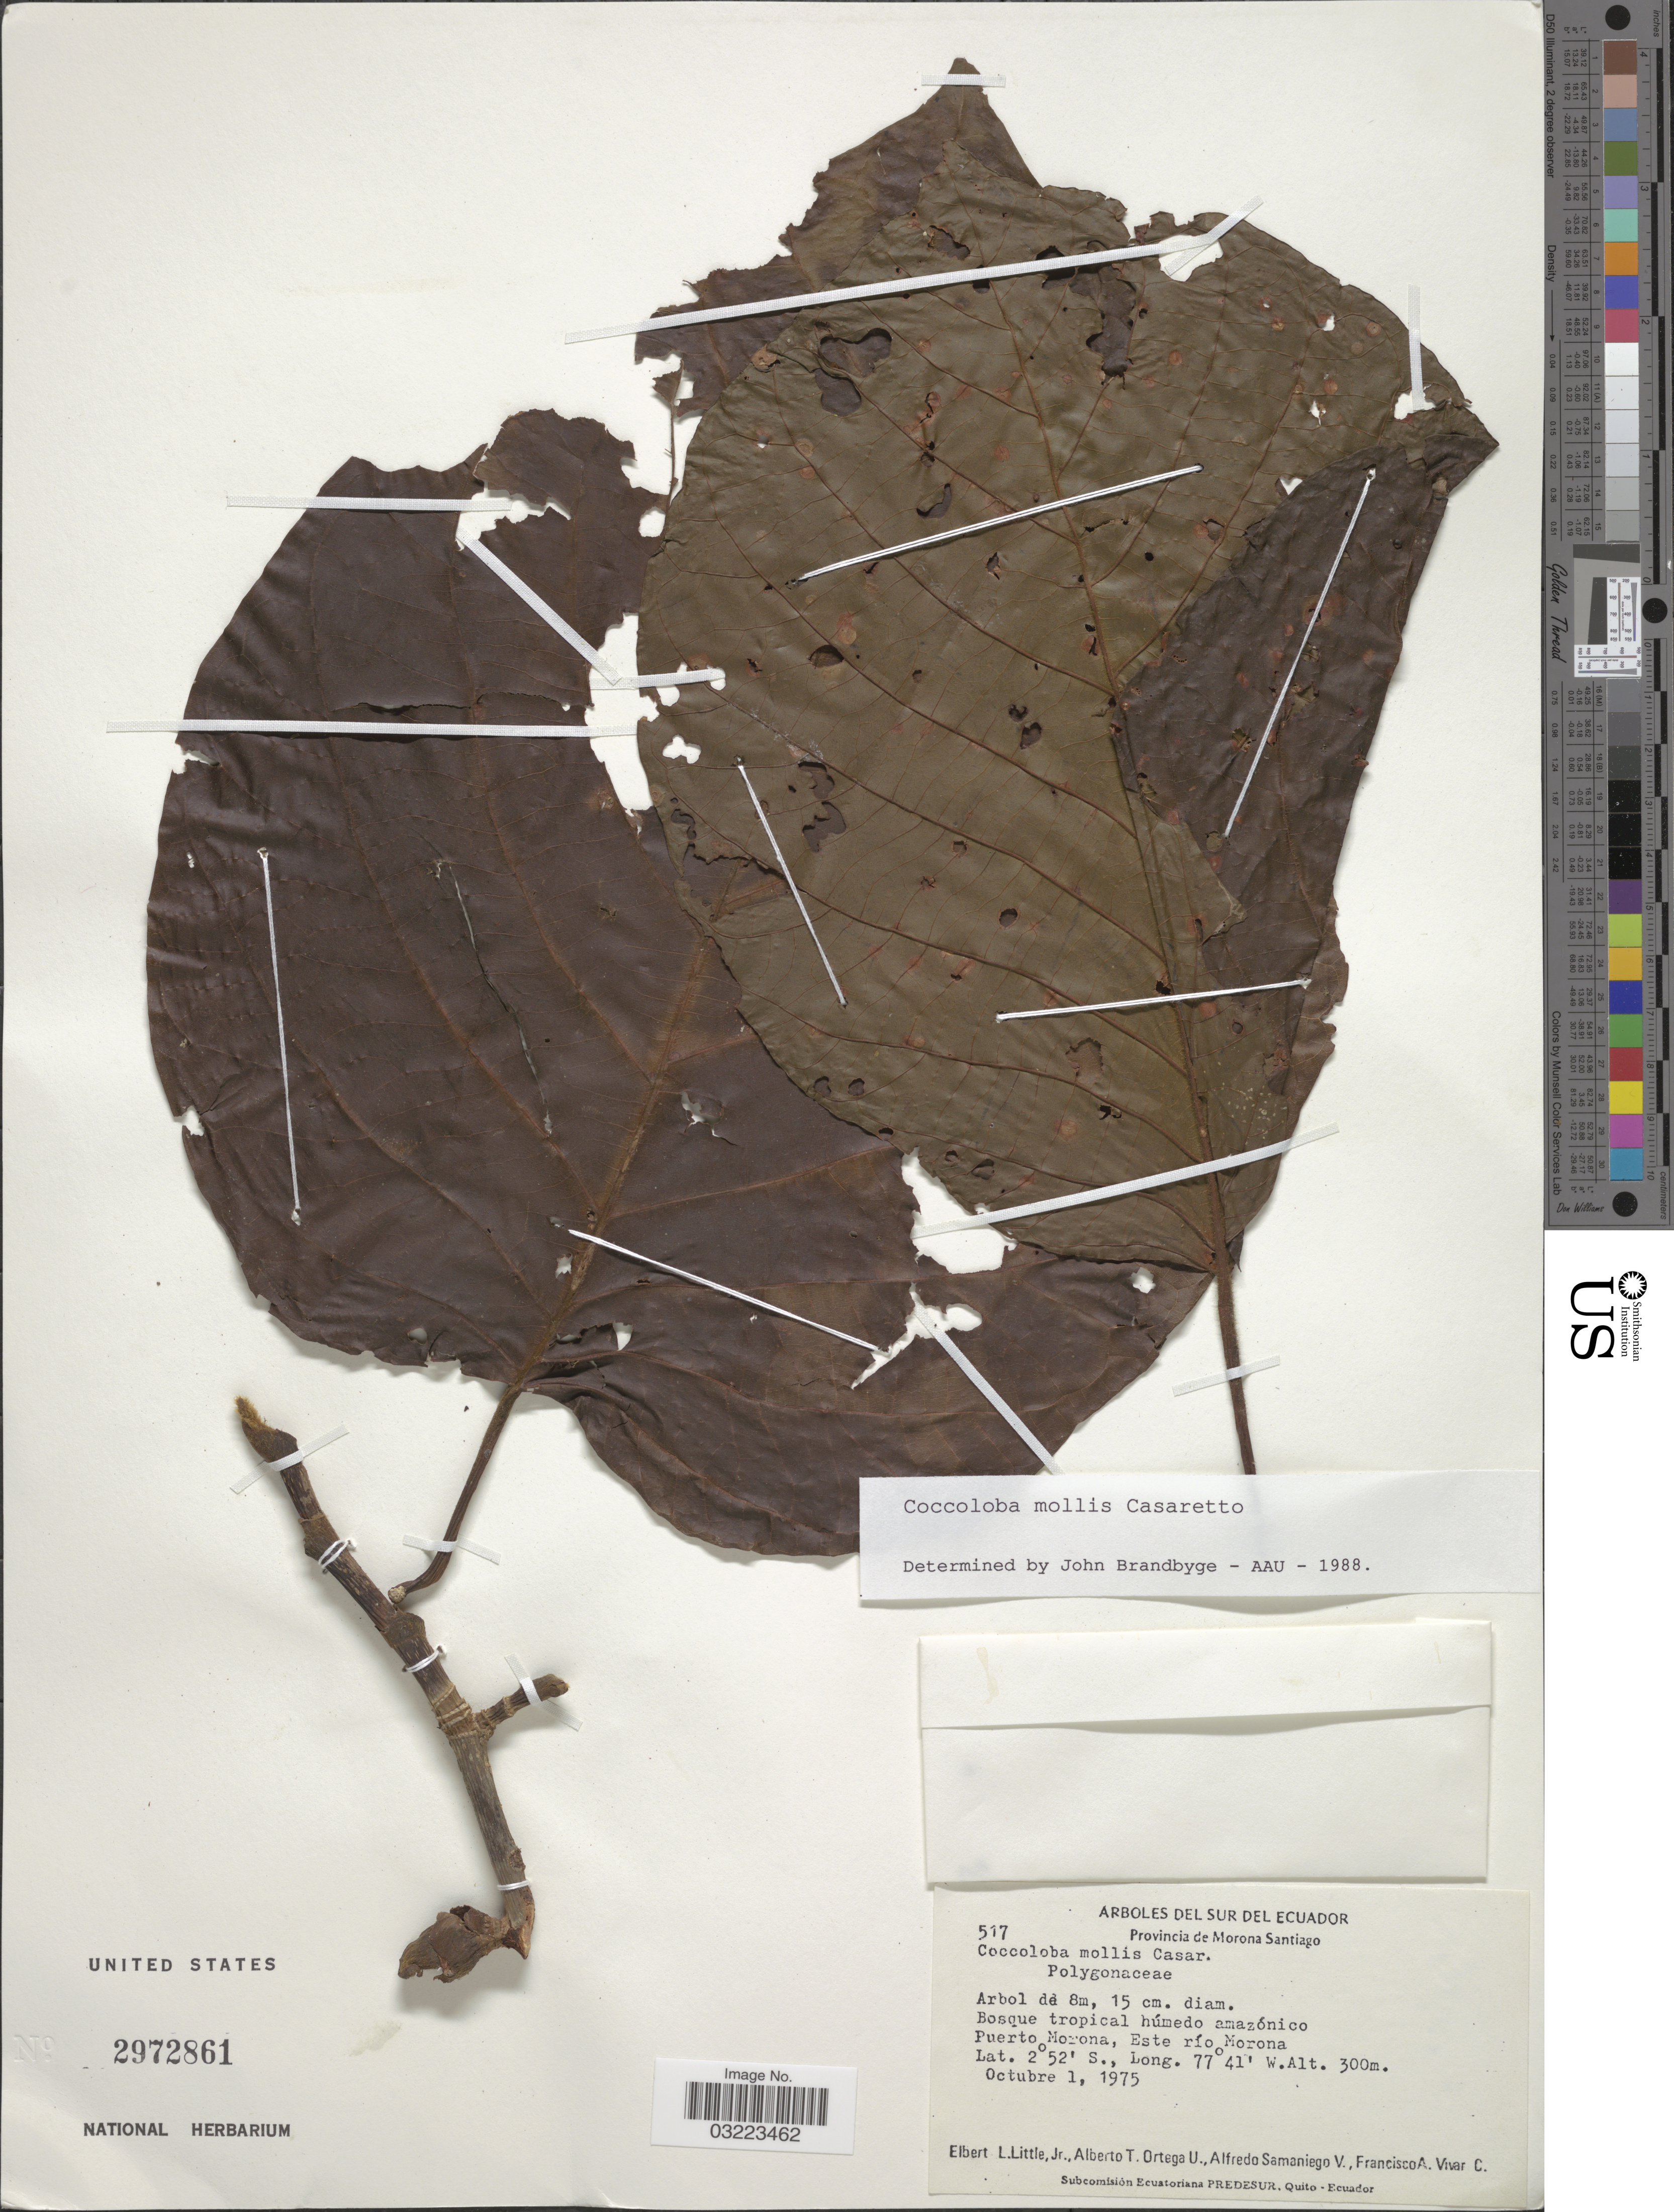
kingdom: Plantae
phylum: Tracheophyta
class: Magnoliopsida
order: Caryophyllales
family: Polygonaceae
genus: Coccoloba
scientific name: Coccoloba mollis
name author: Casar.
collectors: E. L. Little, A. T. Ortega U., A. V. Samaniego & F. A. Vivar C.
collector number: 517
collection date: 1975-10-01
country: Ecuador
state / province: Morona-Santiago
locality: Bosque tropical húmedo amazónico Puerto Morona, Este río Morona.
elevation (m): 300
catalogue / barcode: US 2972861